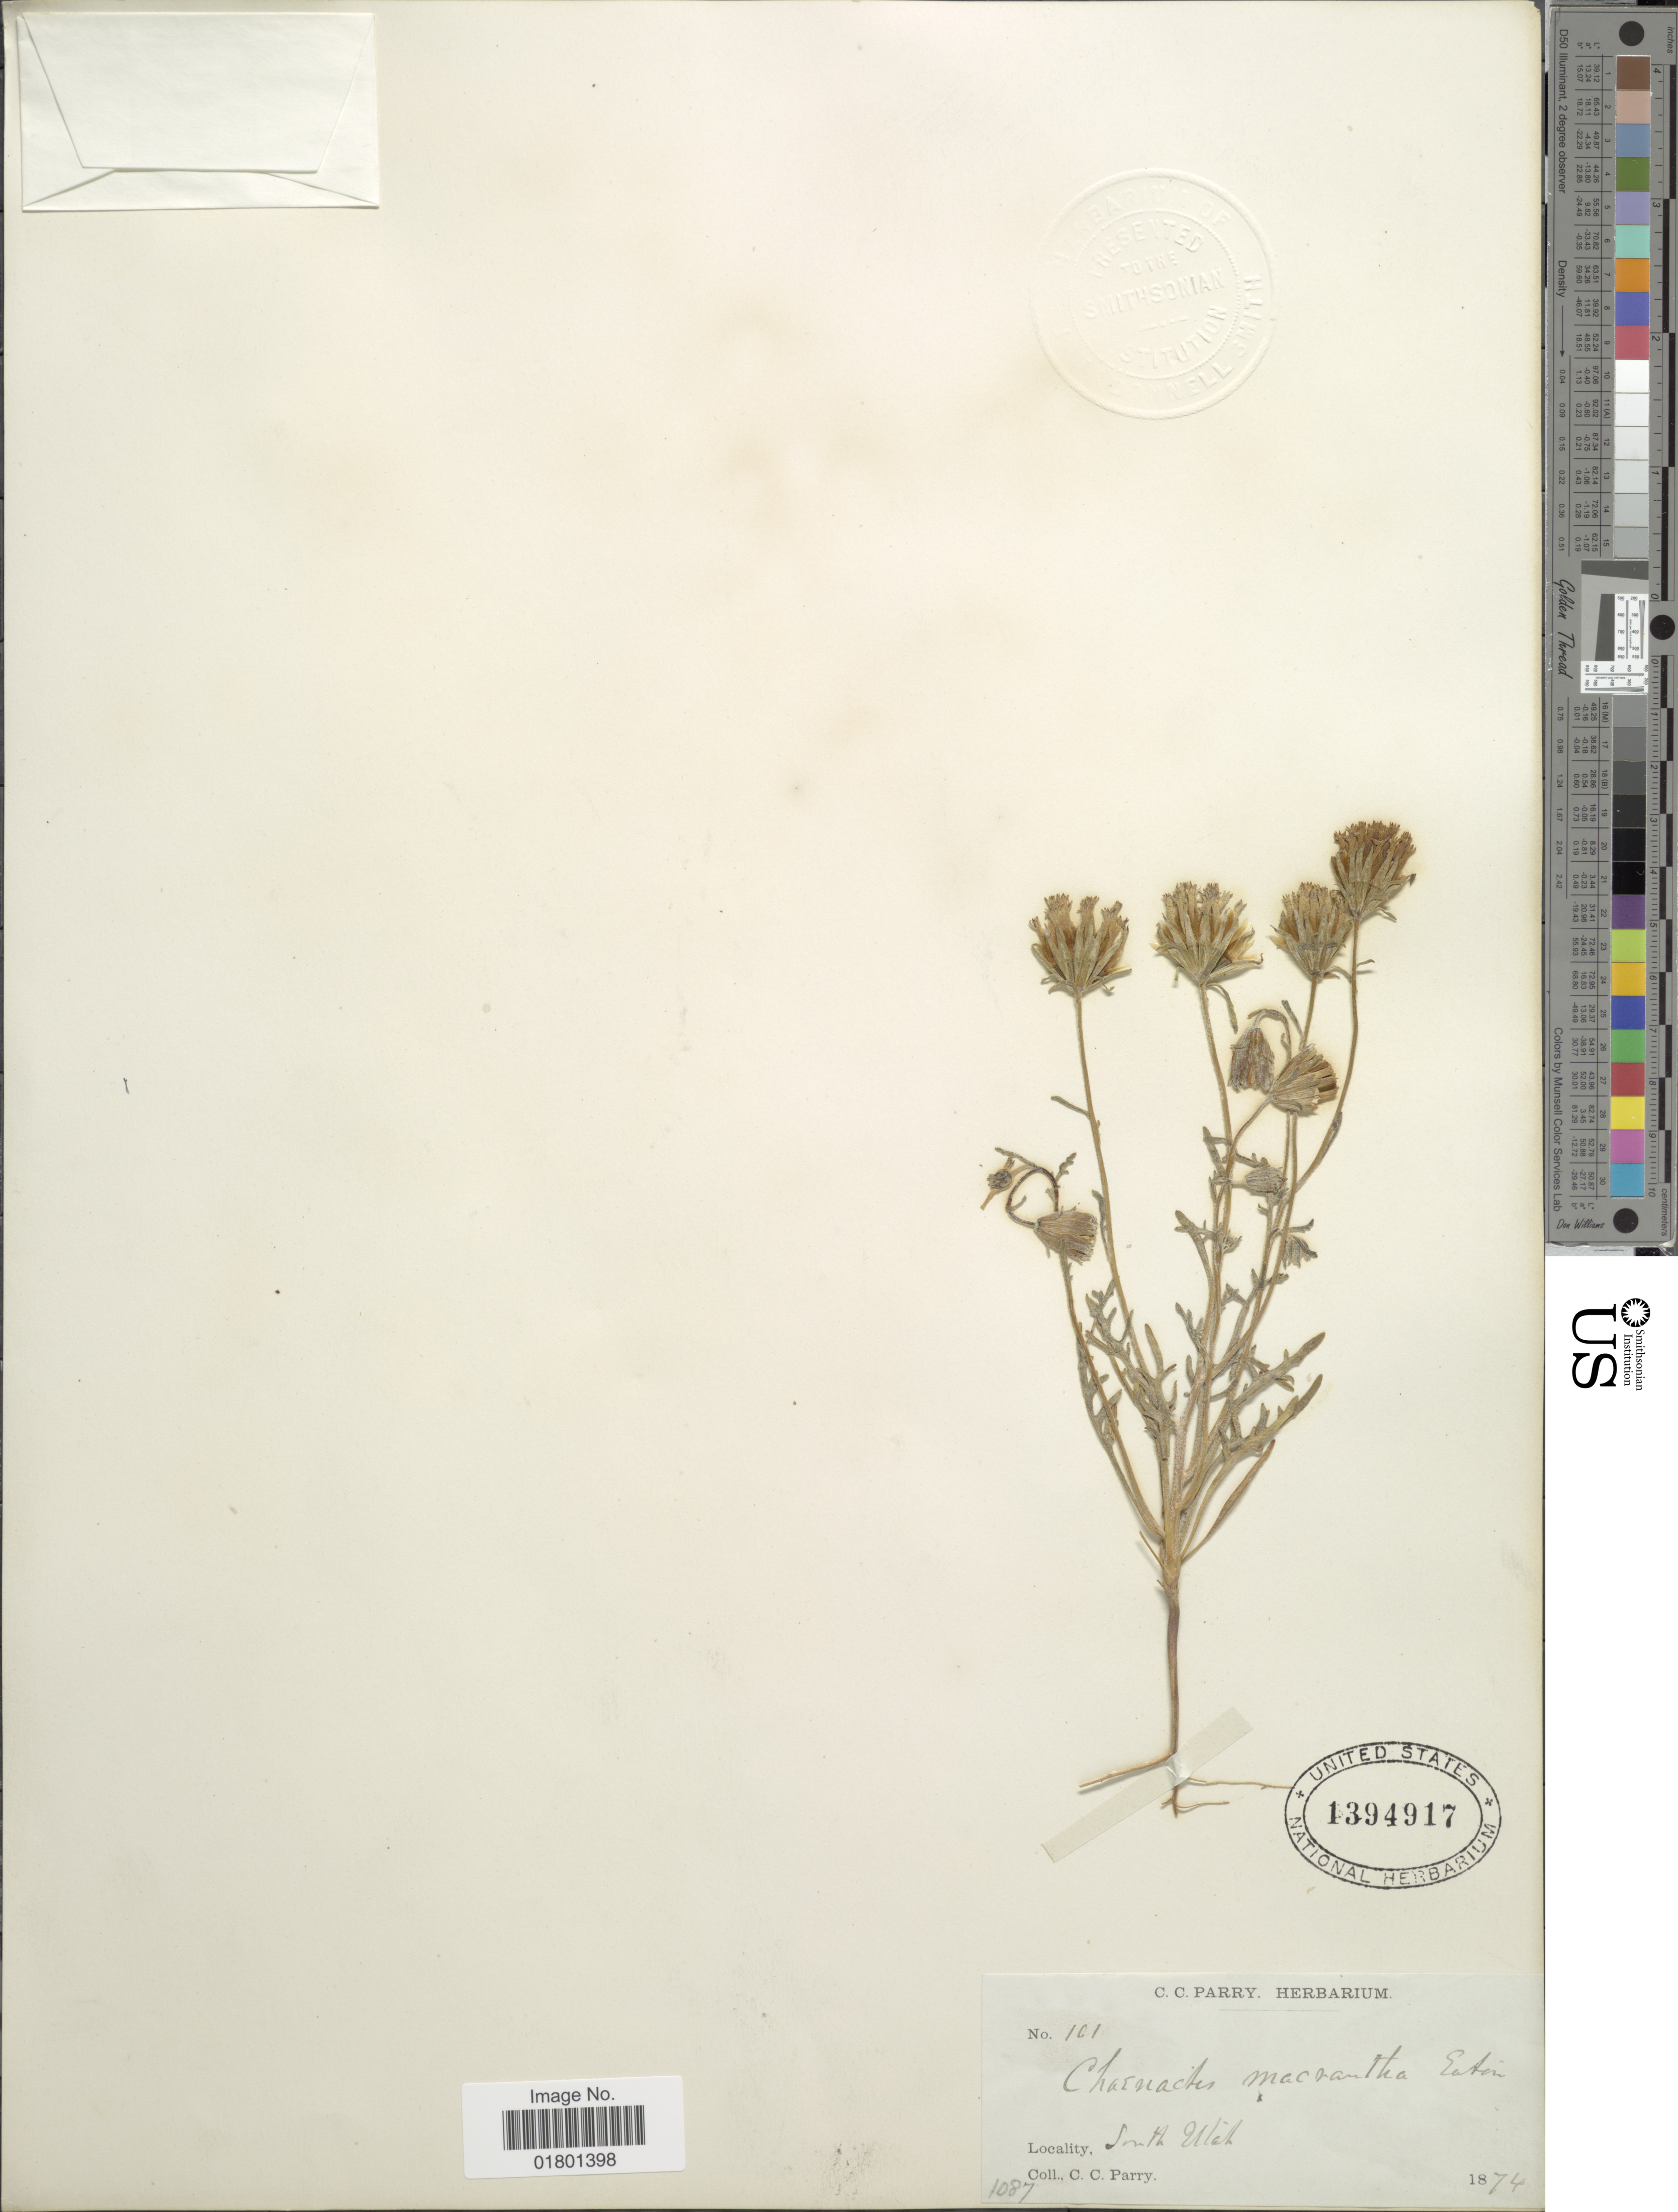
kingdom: Plantae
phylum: Tracheophyta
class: Magnoliopsida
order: Asterales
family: Asteraceae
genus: Chaenactis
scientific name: Chaenactis macrantha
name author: D.C. Eaton in C. King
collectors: C. C. Parry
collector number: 101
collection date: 1874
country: United States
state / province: Utah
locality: South Utah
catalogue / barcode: US 1394917